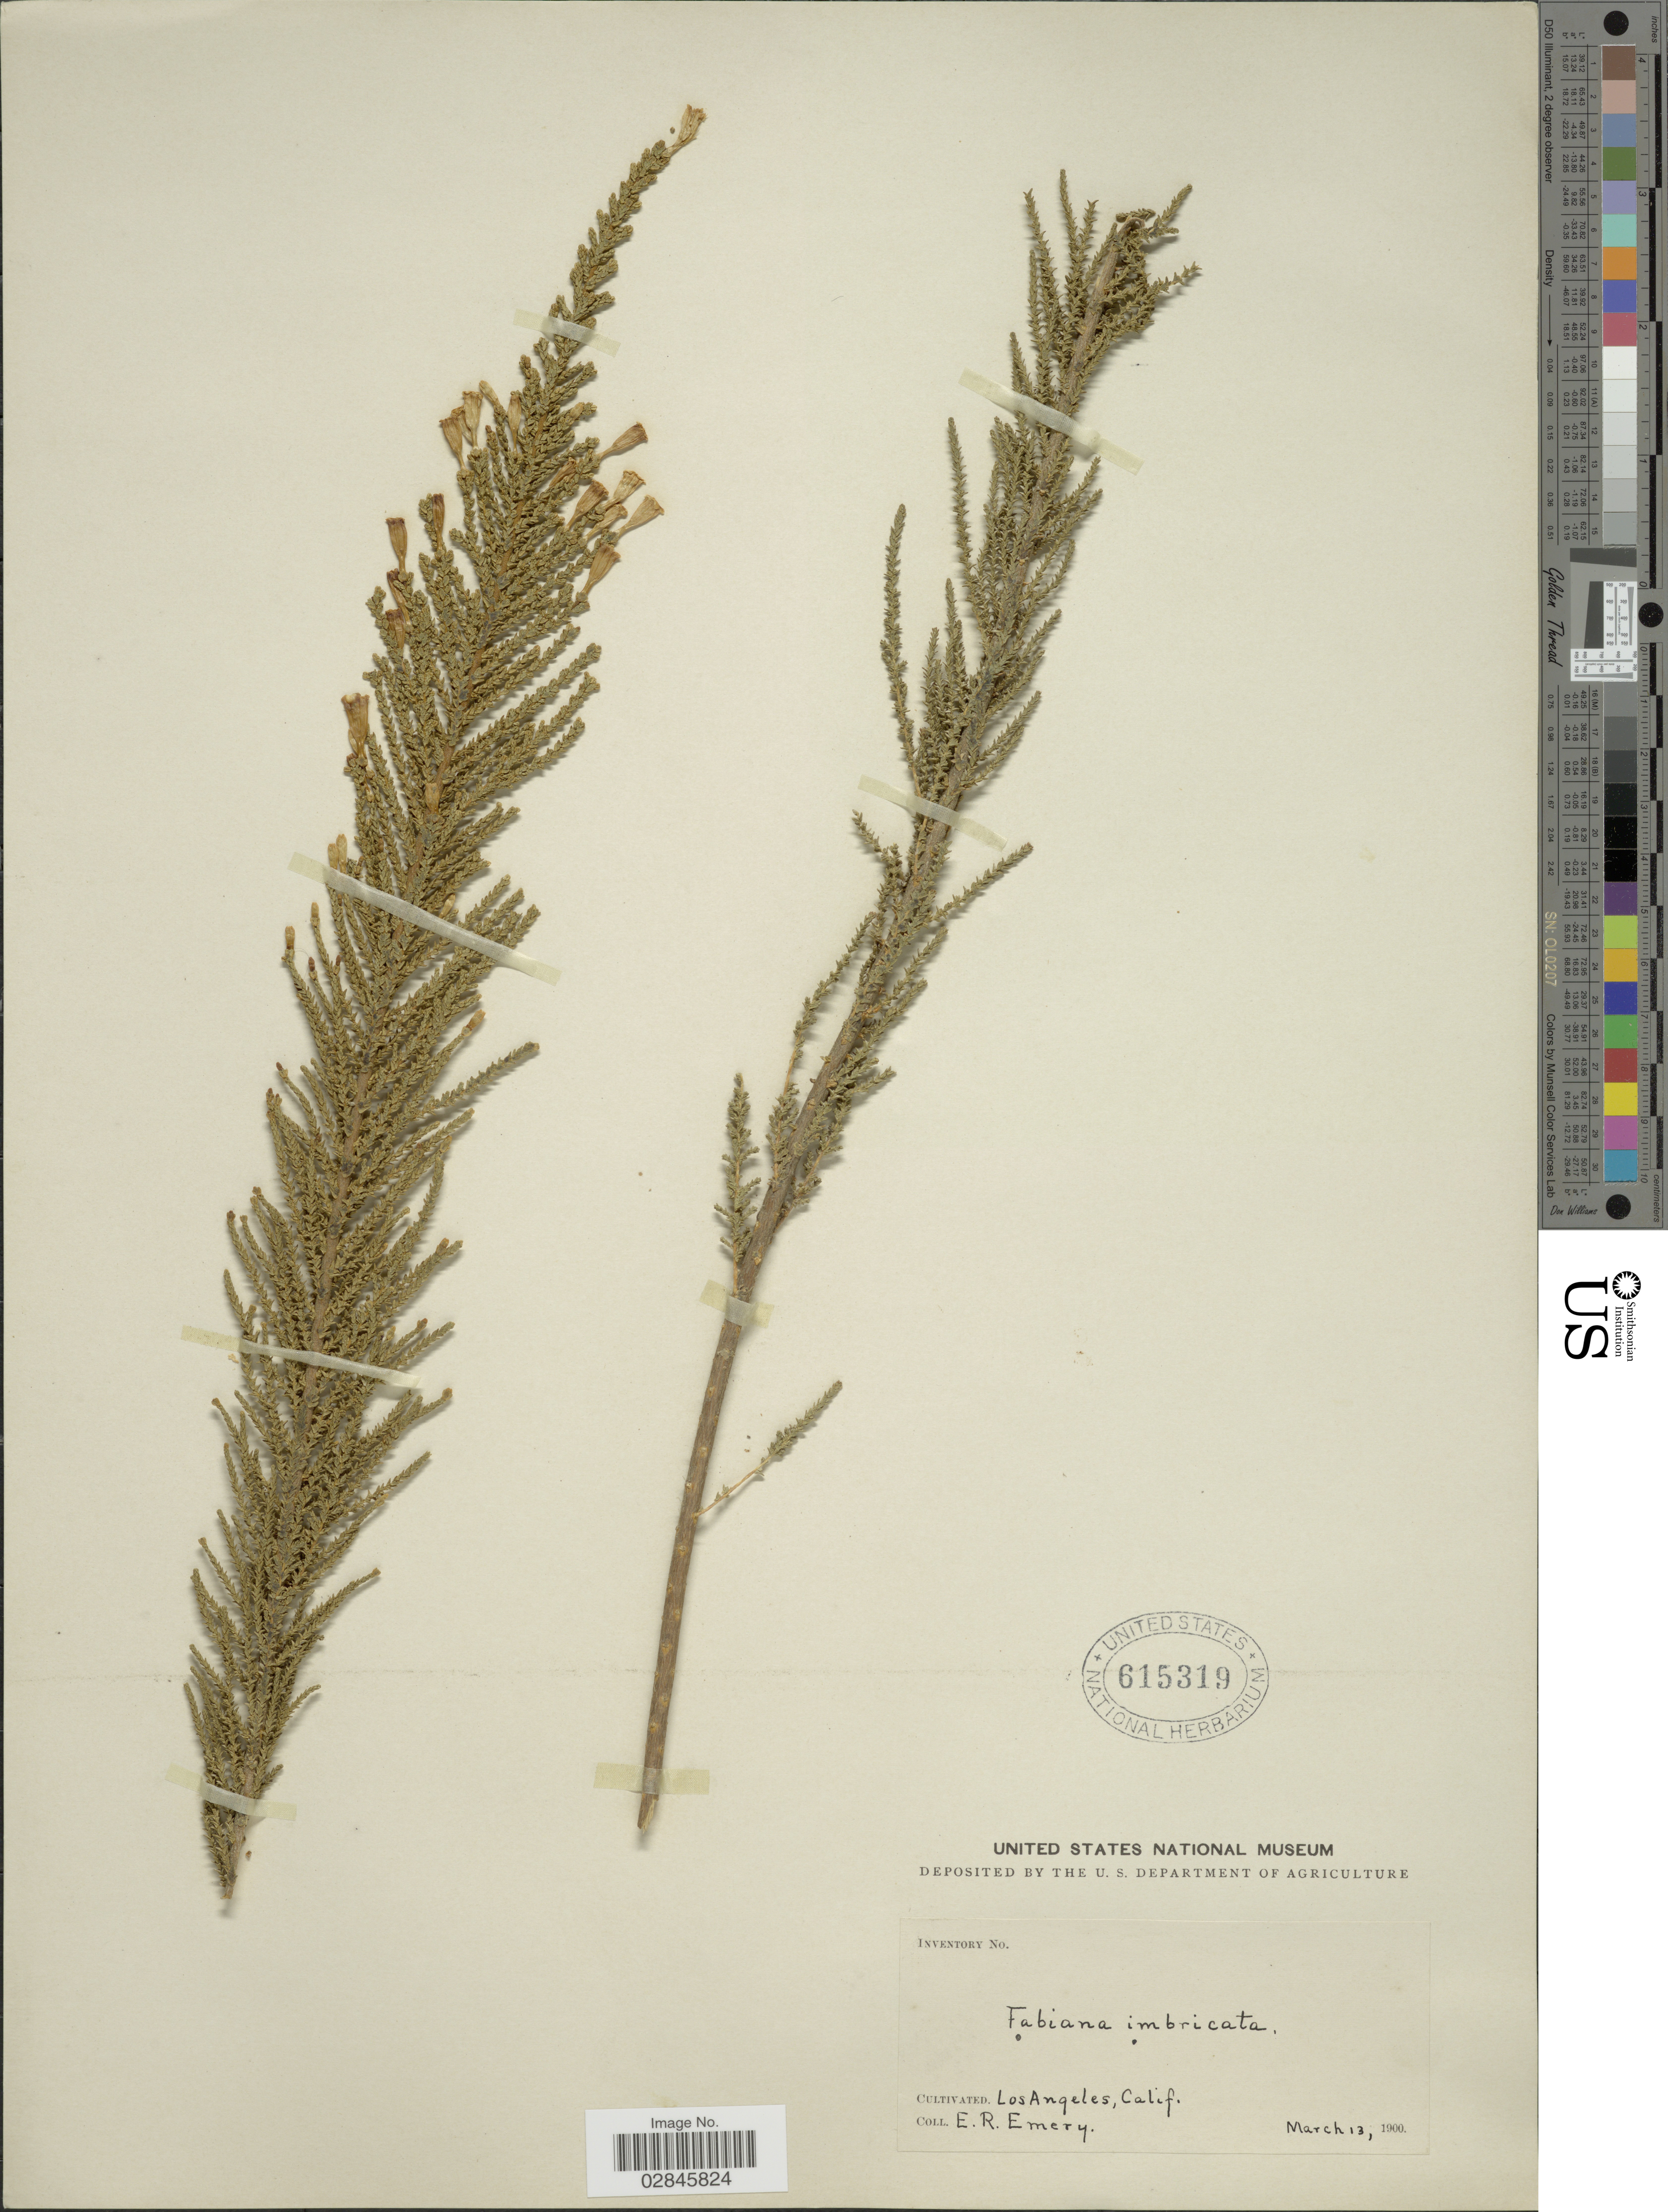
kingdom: Plantae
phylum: Tracheophyta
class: Magnoliopsida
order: Solanales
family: Solanaceae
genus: Fabiana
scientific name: Fabiana imbricata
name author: Ruiz & Pav.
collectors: E. Emery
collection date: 1900-03-13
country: United States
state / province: California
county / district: Los Angeles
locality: Los Angeles.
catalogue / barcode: US 615319